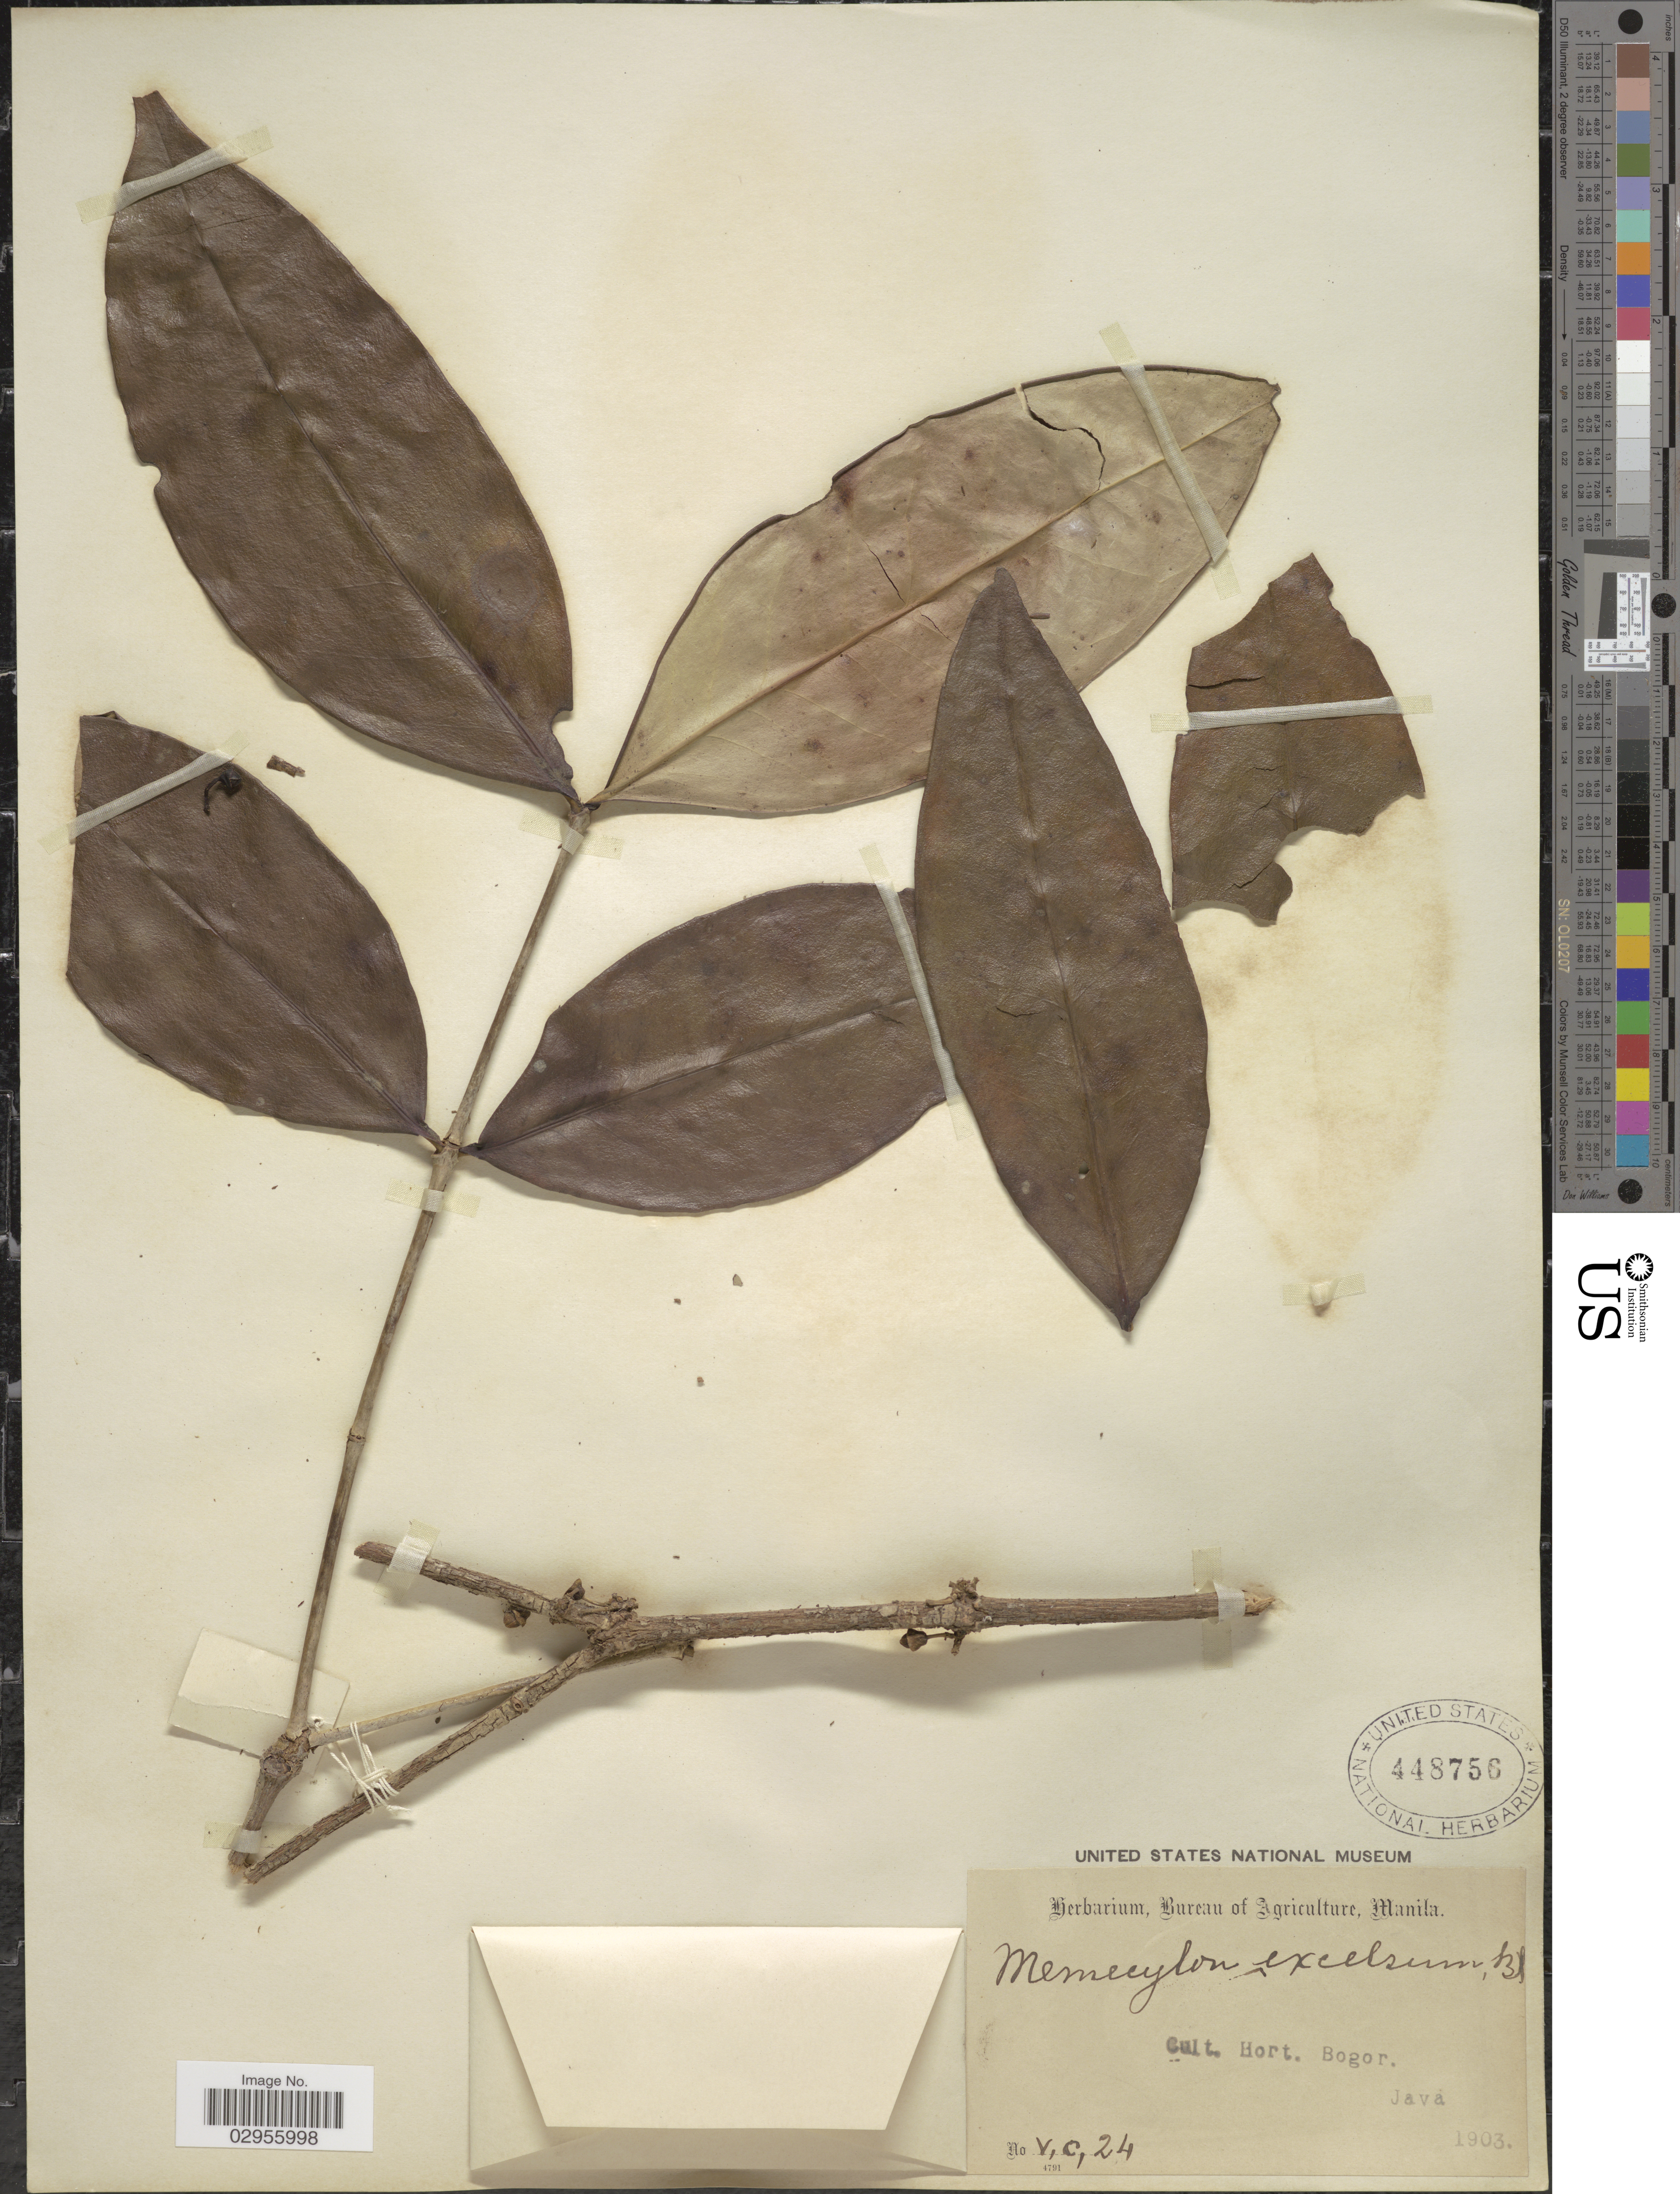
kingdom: Plantae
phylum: Tracheophyta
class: Magnoliopsida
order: Myrtales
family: Melastomataceae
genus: Memecylon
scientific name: Memecylon excelsum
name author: Blume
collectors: ex Herb. Bur. Agric. Manila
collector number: VC24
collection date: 1903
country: Indonesia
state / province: Java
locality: Cult. Hort. Bogor.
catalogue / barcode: US 448756